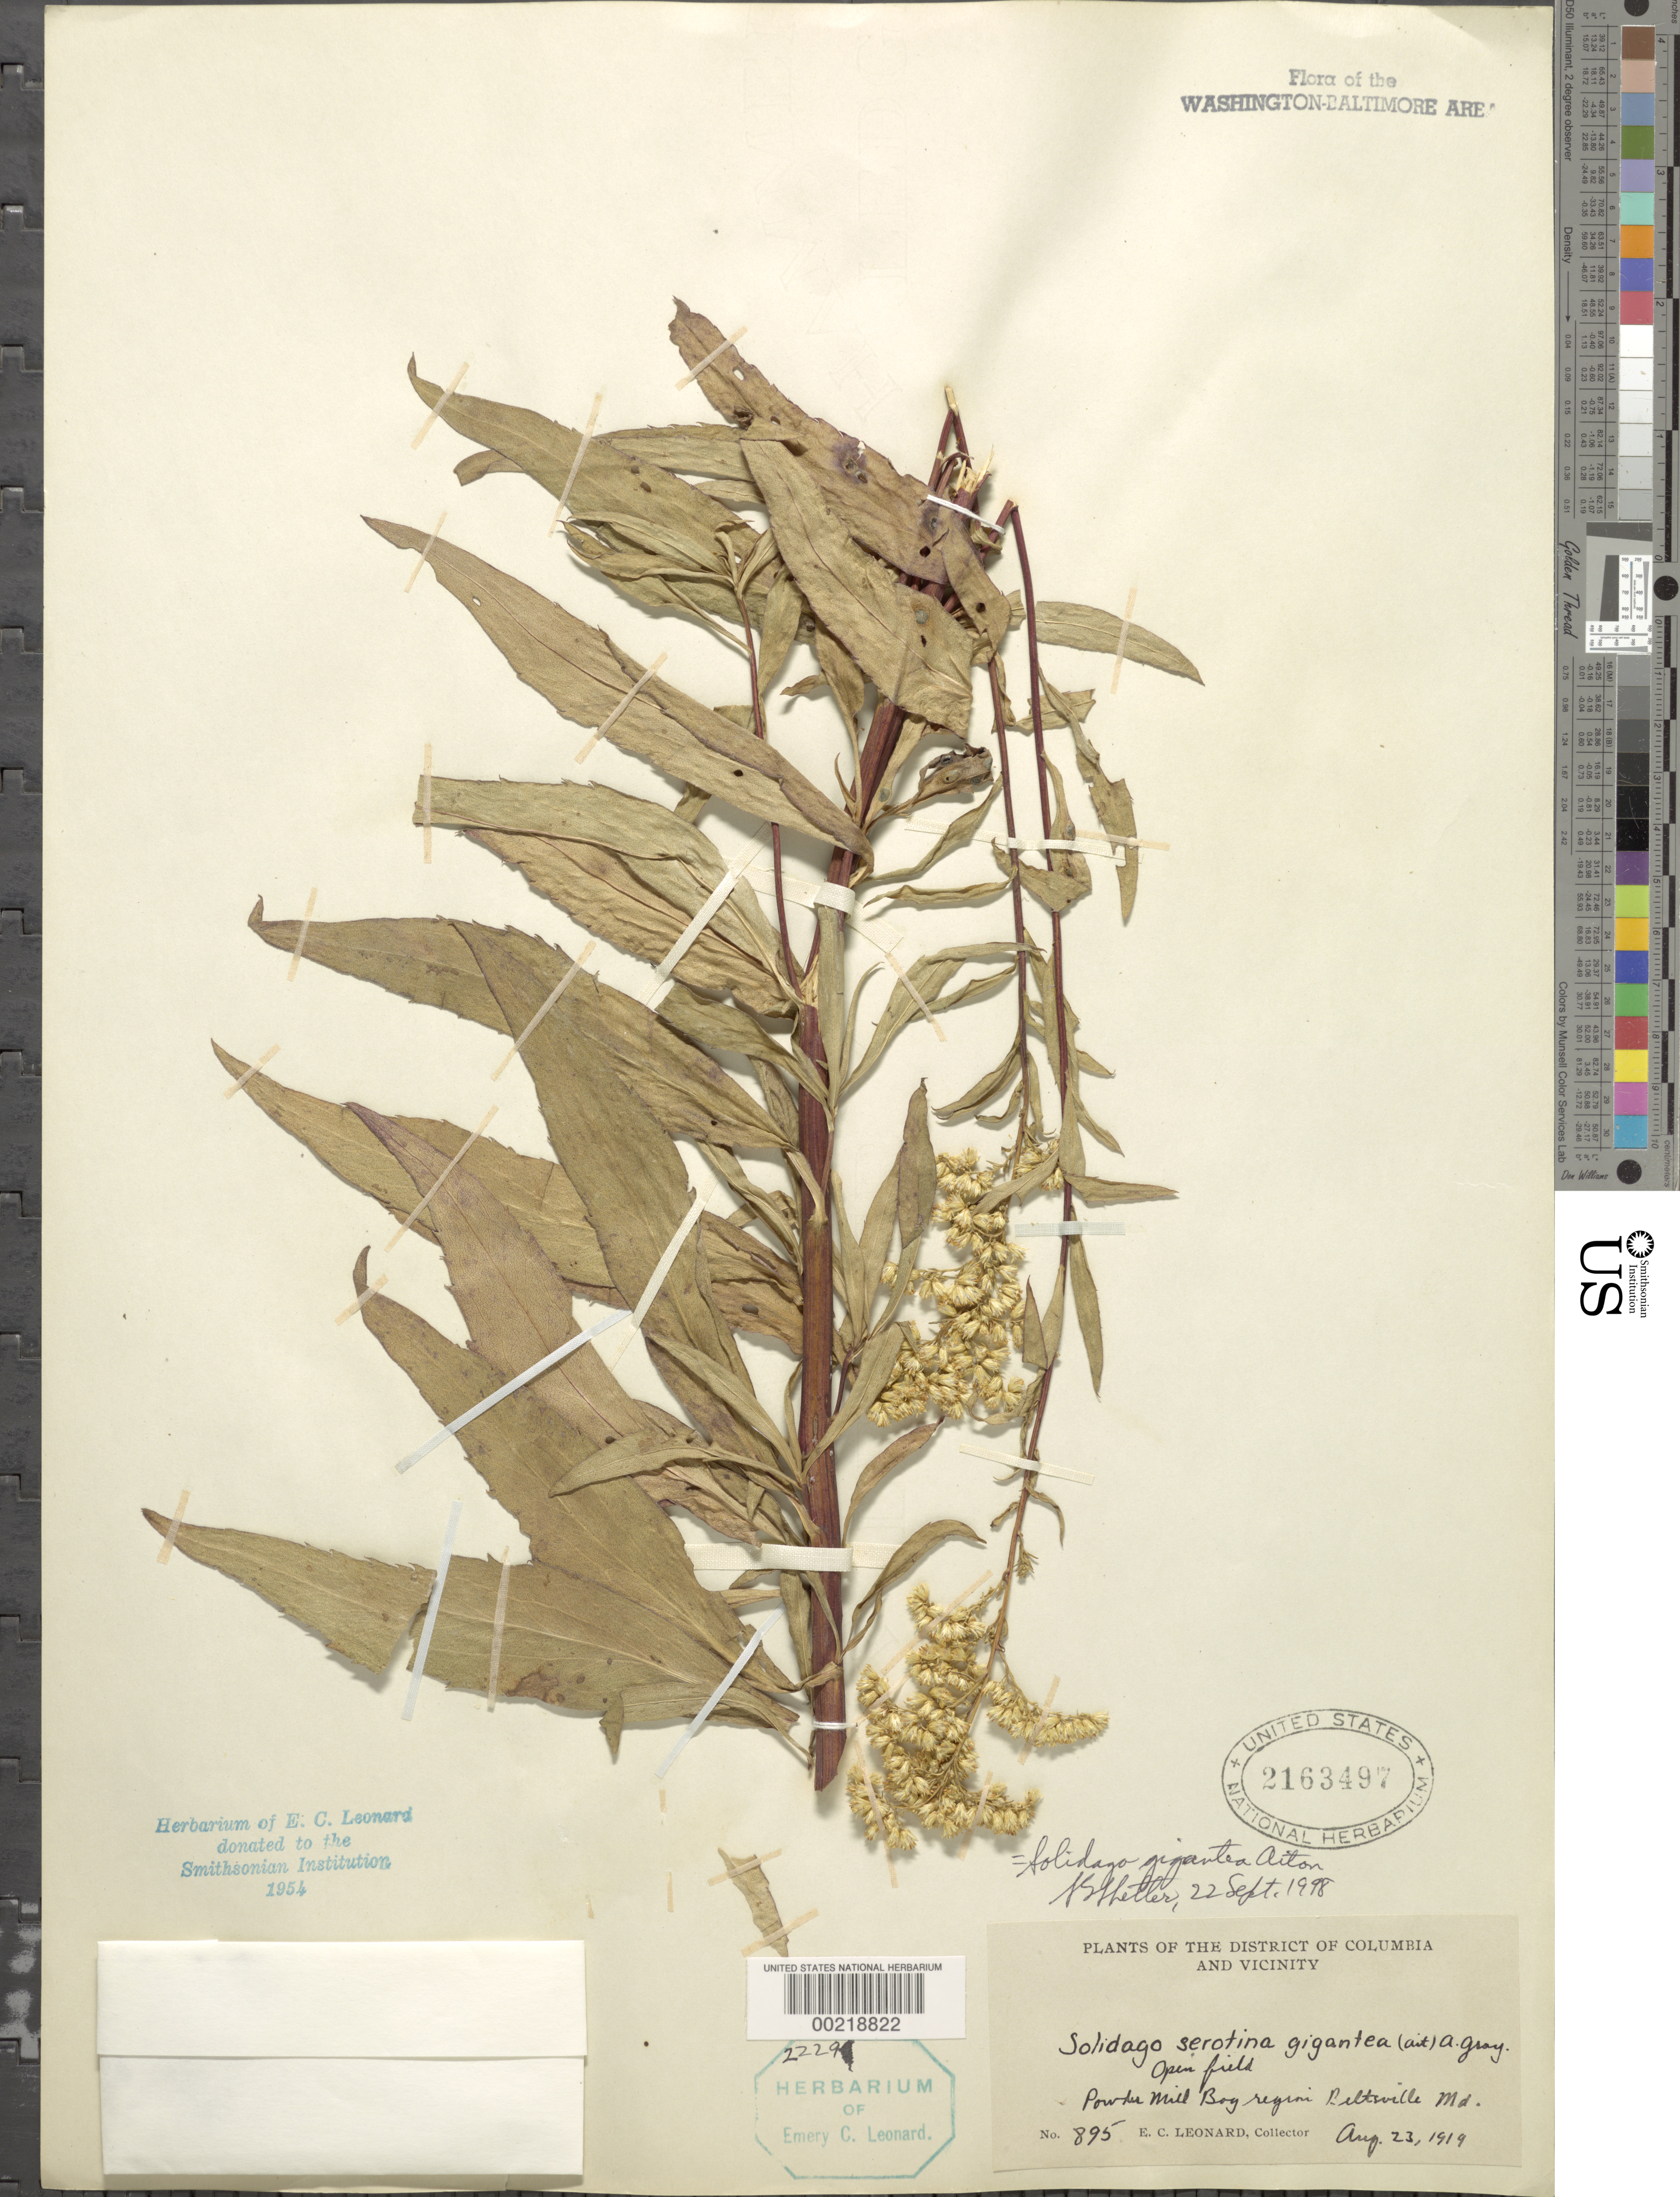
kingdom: Plantae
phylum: Tracheophyta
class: Magnoliopsida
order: Asterales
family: Asteraceae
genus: Solidago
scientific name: Solidago gigantea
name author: Aiton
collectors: E. C. Leonard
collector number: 895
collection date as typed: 23 Aug 1919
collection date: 1919-08-23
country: United States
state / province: Maryland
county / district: Prince George's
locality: Powder Mill Bog Region, Beltsville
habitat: Open field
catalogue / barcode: US 2163497